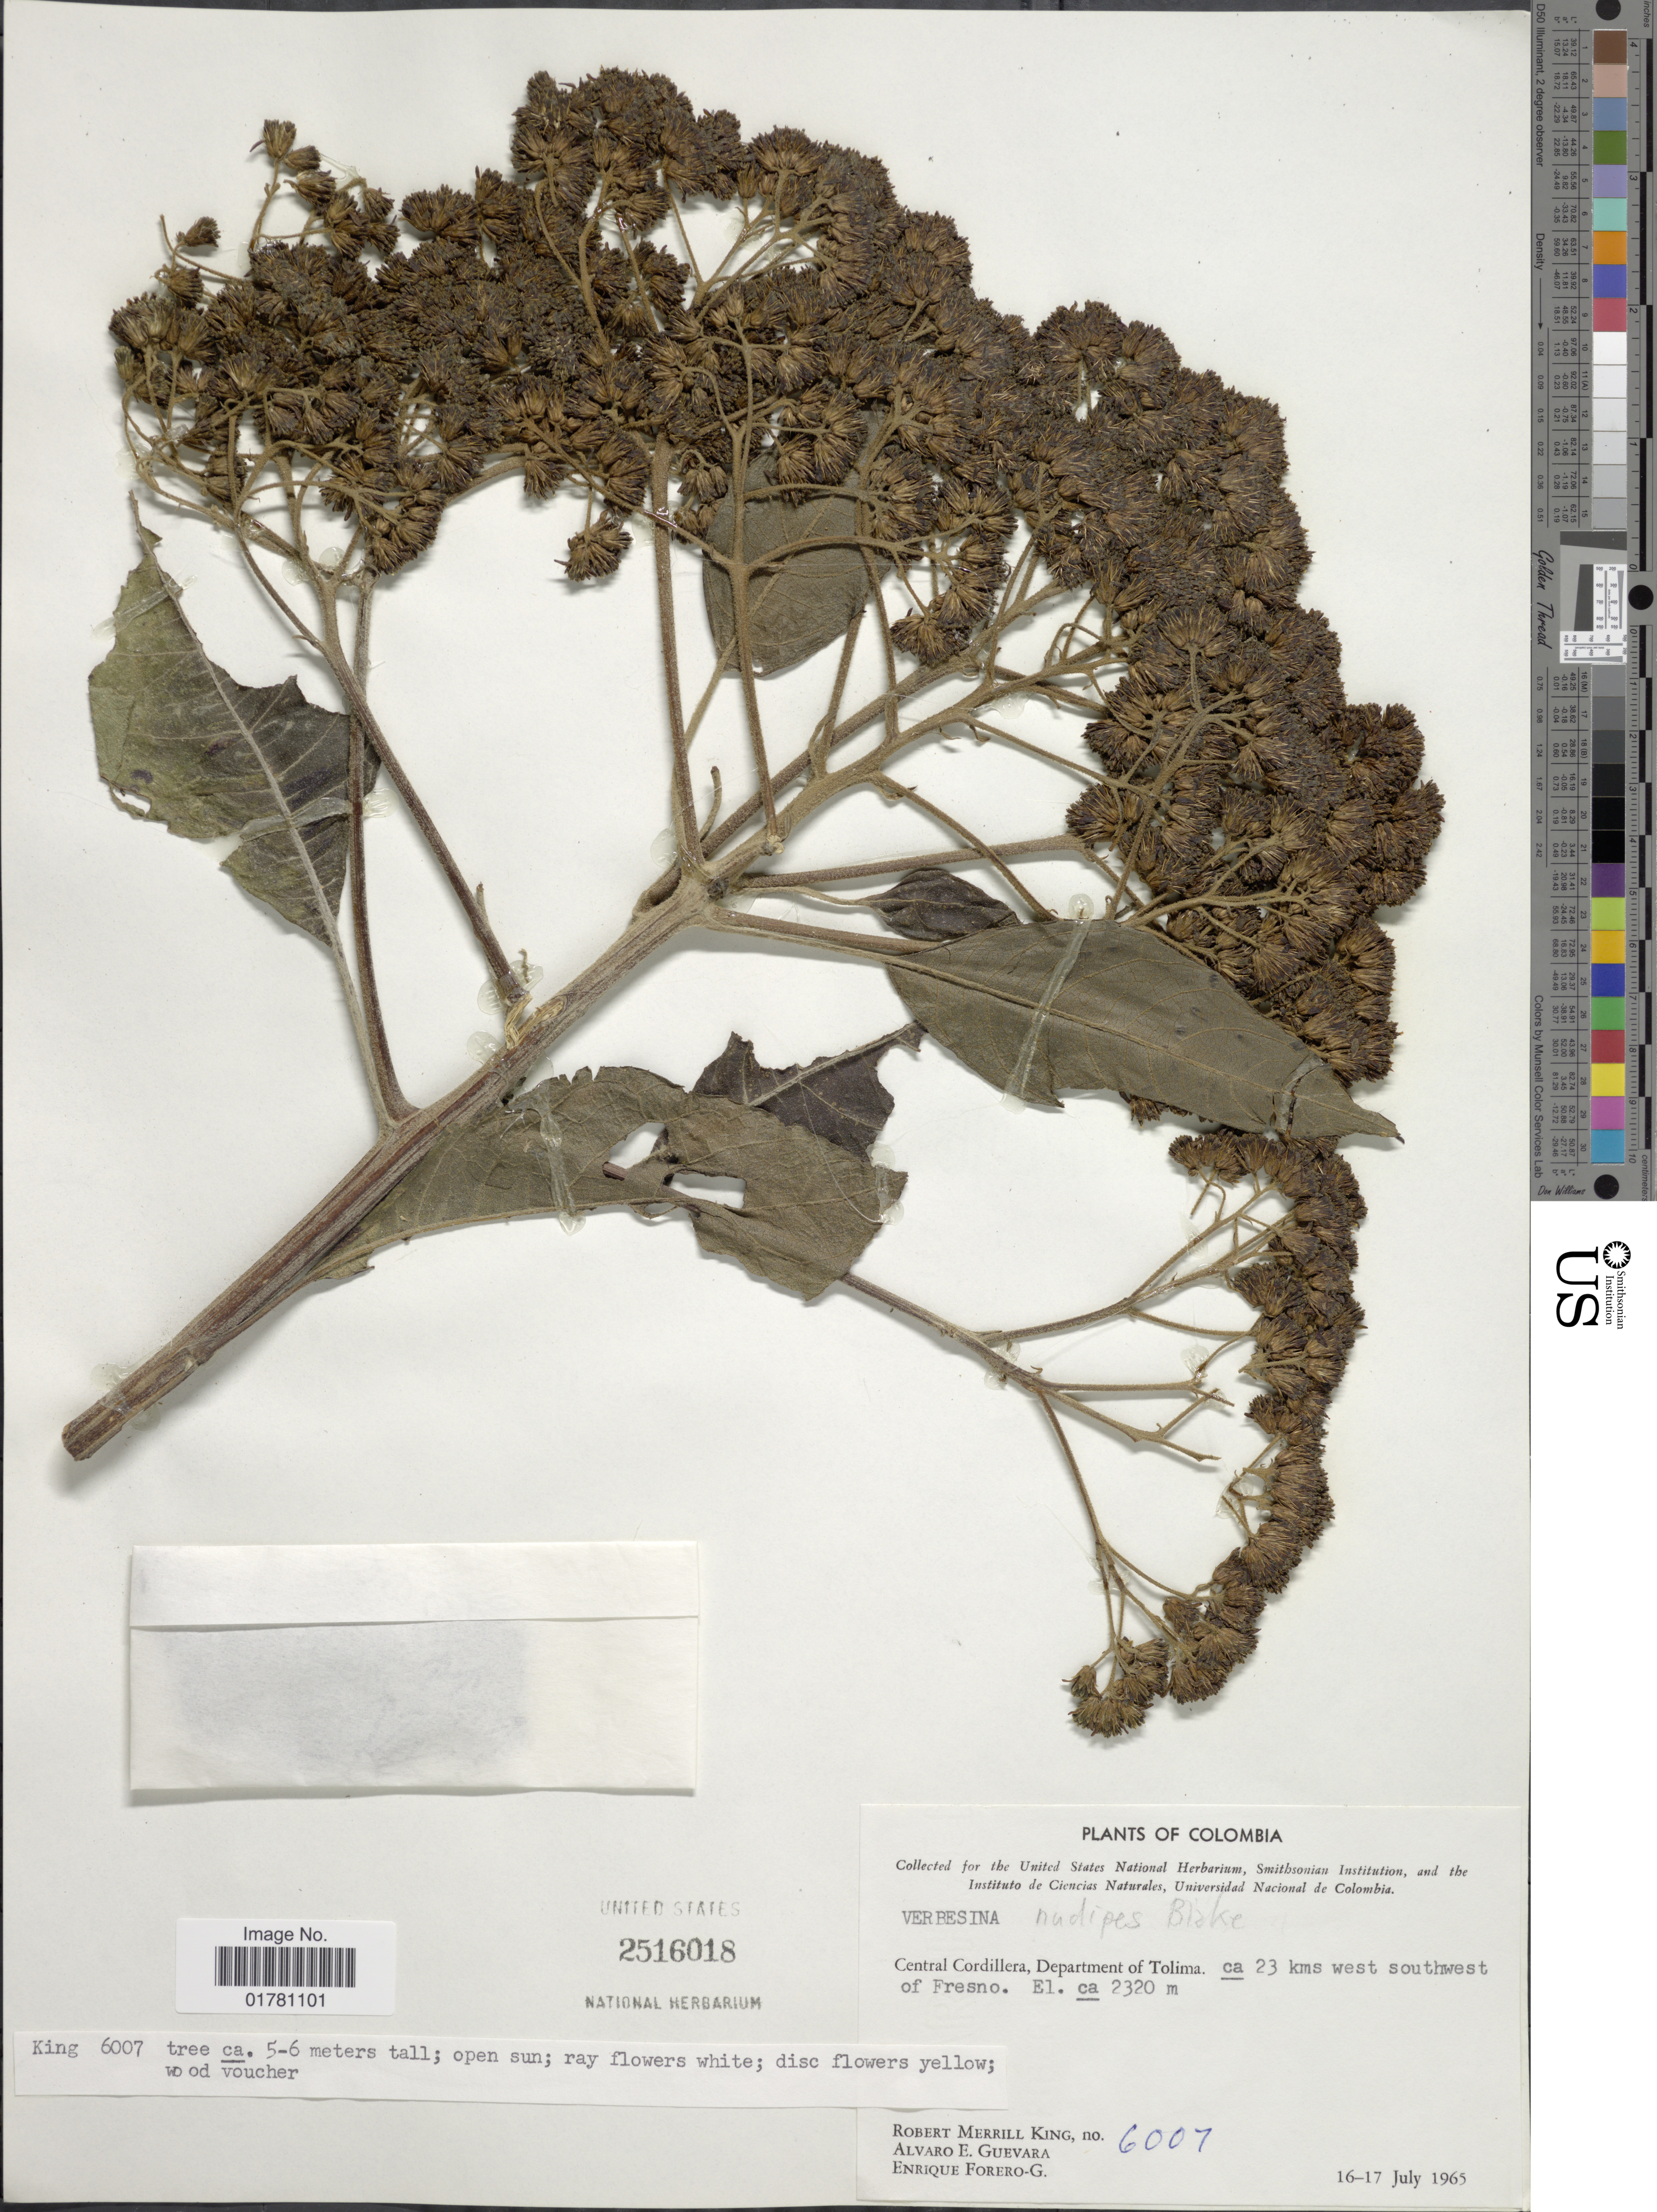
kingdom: Plantae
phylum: Tracheophyta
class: Magnoliopsida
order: Asterales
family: Asteraceae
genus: Verbesina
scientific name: Verbesina nudipes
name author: S.F. Blake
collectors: R. M. King, A. E. Guevara & E. Forero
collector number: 6007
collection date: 1965-07-16/1965-07-17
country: Colombia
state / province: Tolima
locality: Central Cordillera, Department of Tolima. ca 23 kms west southwest of Fresno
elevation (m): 2320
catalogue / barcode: US 2516018